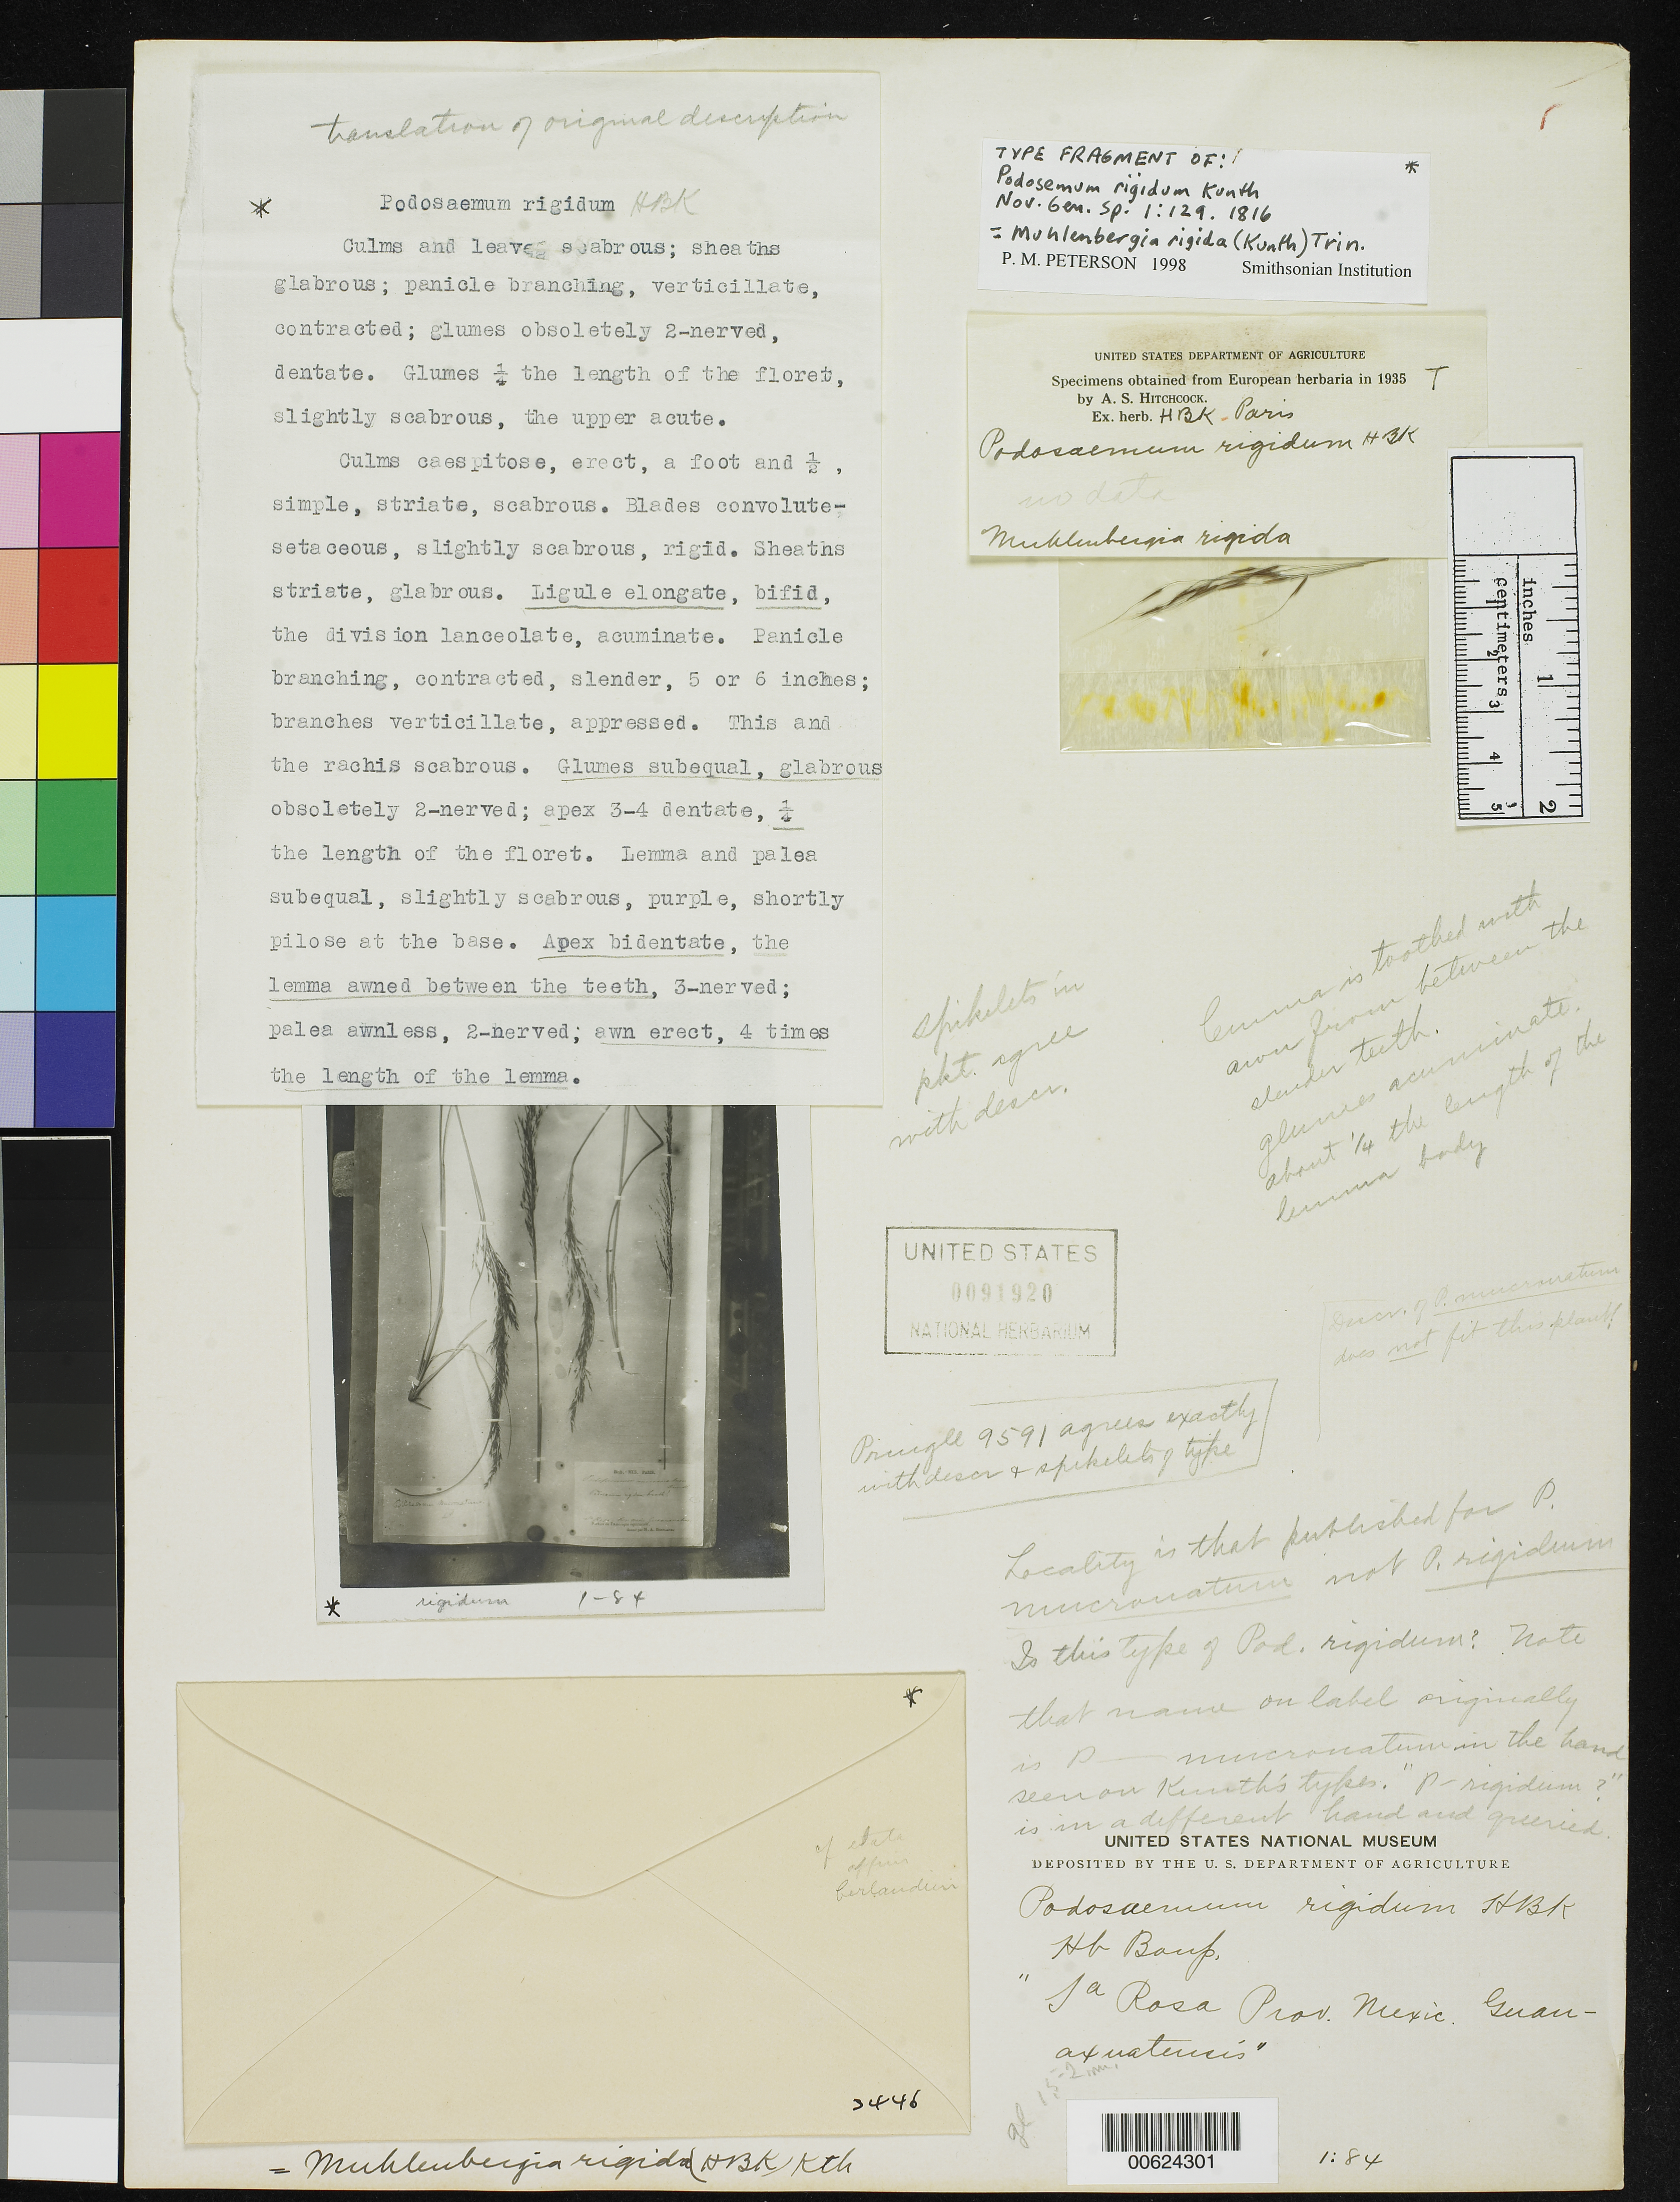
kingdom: Plantae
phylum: Tracheophyta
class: Liliopsida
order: Poales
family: Poaceae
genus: Podosemum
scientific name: Podosemum rigidum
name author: Kunth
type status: Type Fragment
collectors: ex herb. Bonpland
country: Mexico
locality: La Rosa Prov.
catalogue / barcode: US 91920